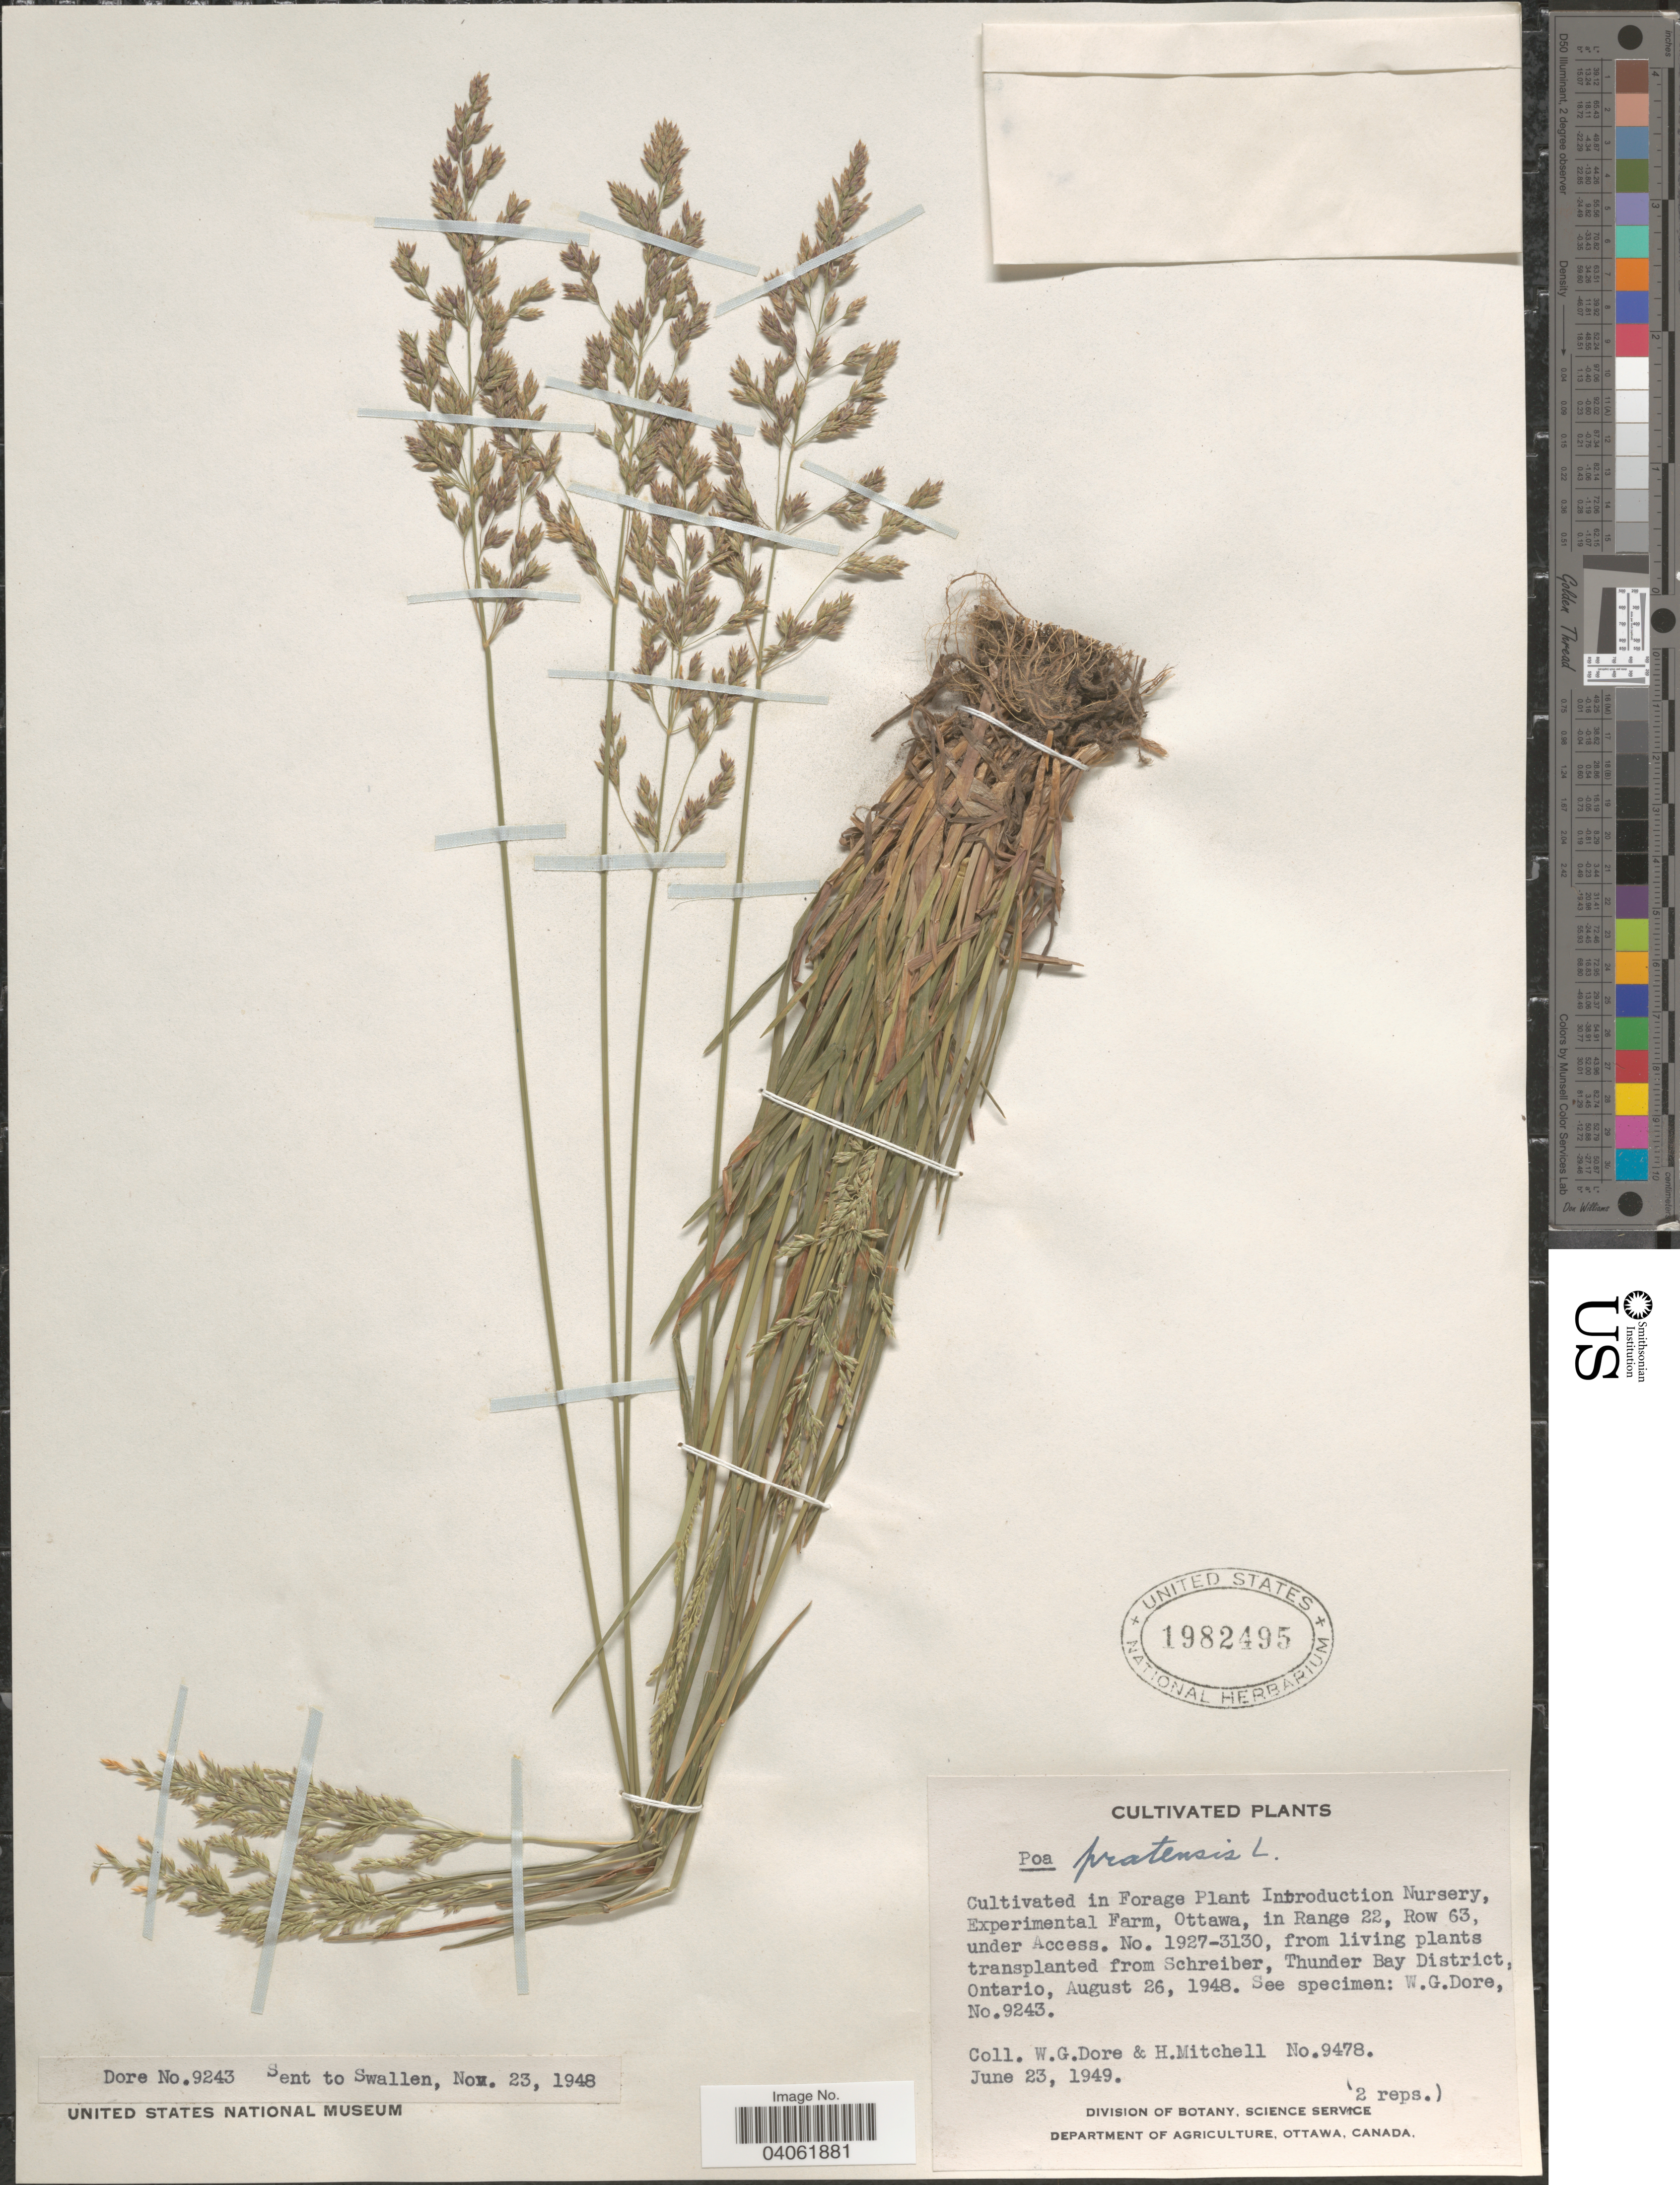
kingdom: Plantae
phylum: Tracheophyta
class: Liliopsida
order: Poales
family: Poaceae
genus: Poa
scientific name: Poa pratensis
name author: L.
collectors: W. Dore & H. Mitchell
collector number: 9478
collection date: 1949-06-23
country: Canada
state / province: Ontario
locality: In Forage Plant Introduction Nursery, Experimental Farm, Ottawa, in Range 22, Row 63.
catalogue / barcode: US 1982495